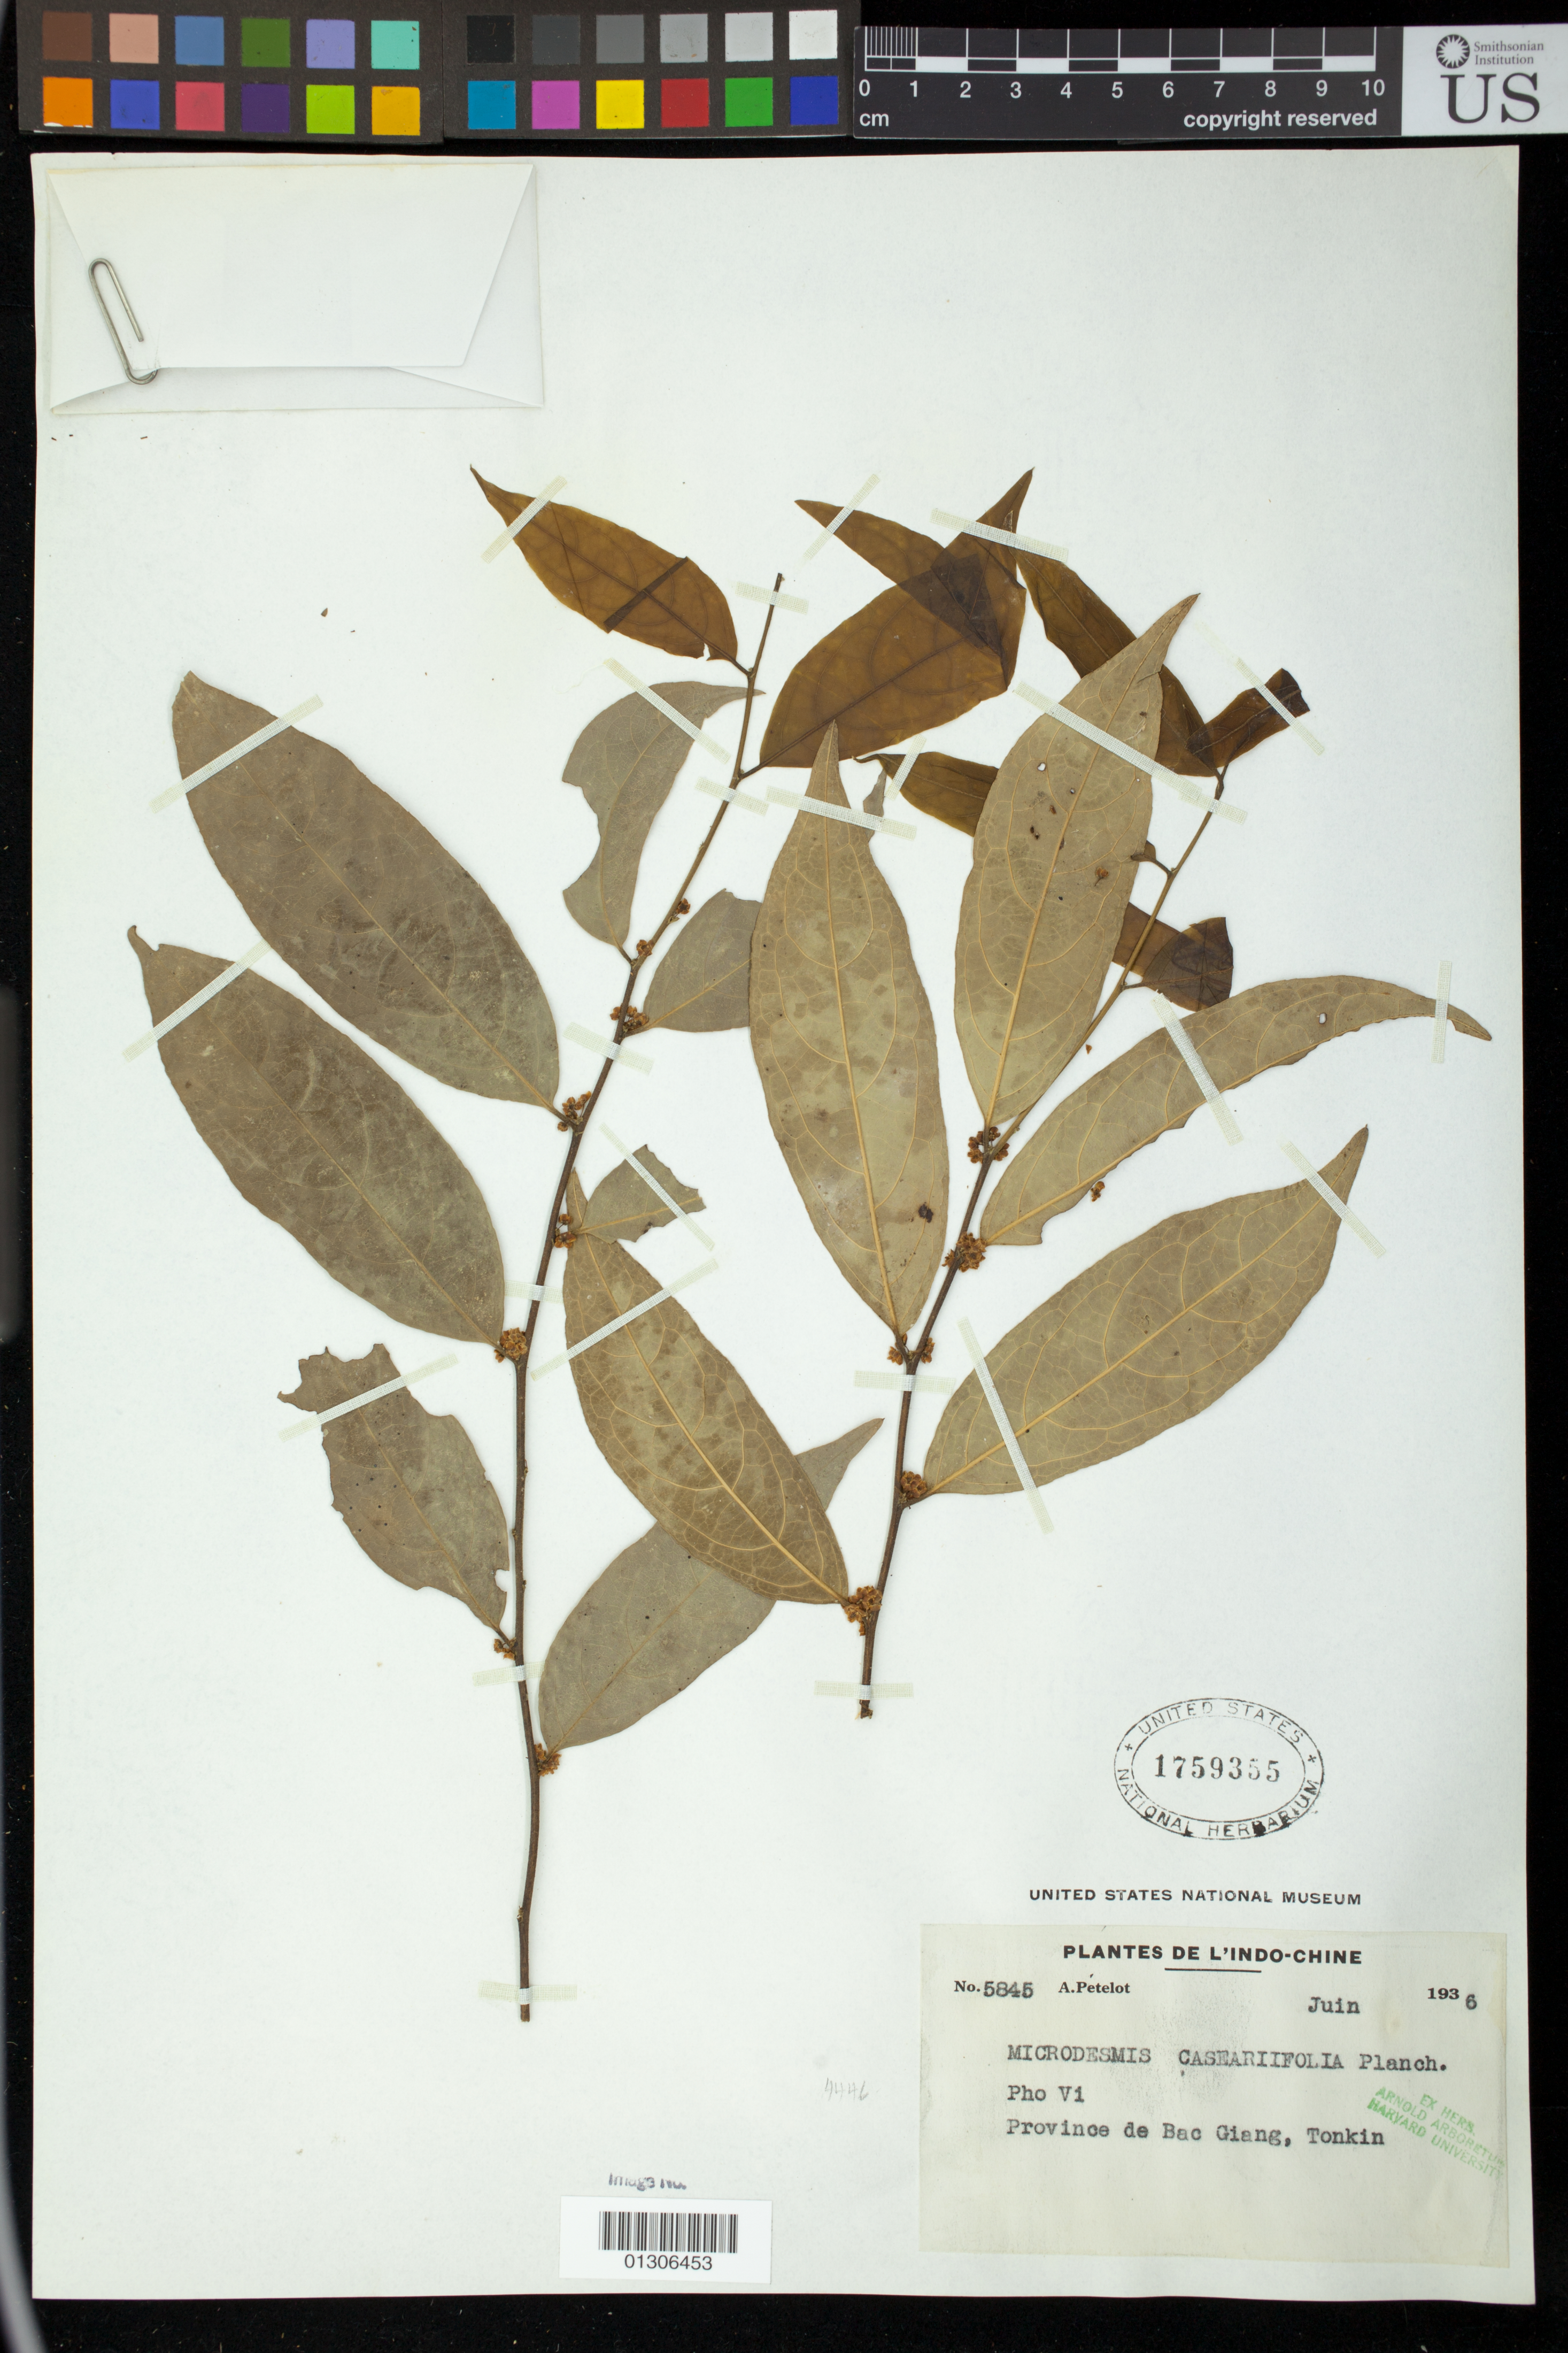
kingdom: Plantae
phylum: Tracheophyta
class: Magnoliopsida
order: Malpighiales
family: Pandaceae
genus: Microdesmis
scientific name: Microdesmis casearifolia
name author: Planch. & Hook.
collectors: A. Petelot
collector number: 5845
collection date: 1936-06-01/1936-06-30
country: Vietnam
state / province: Bac Giang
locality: Tonkin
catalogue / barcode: US 1759355